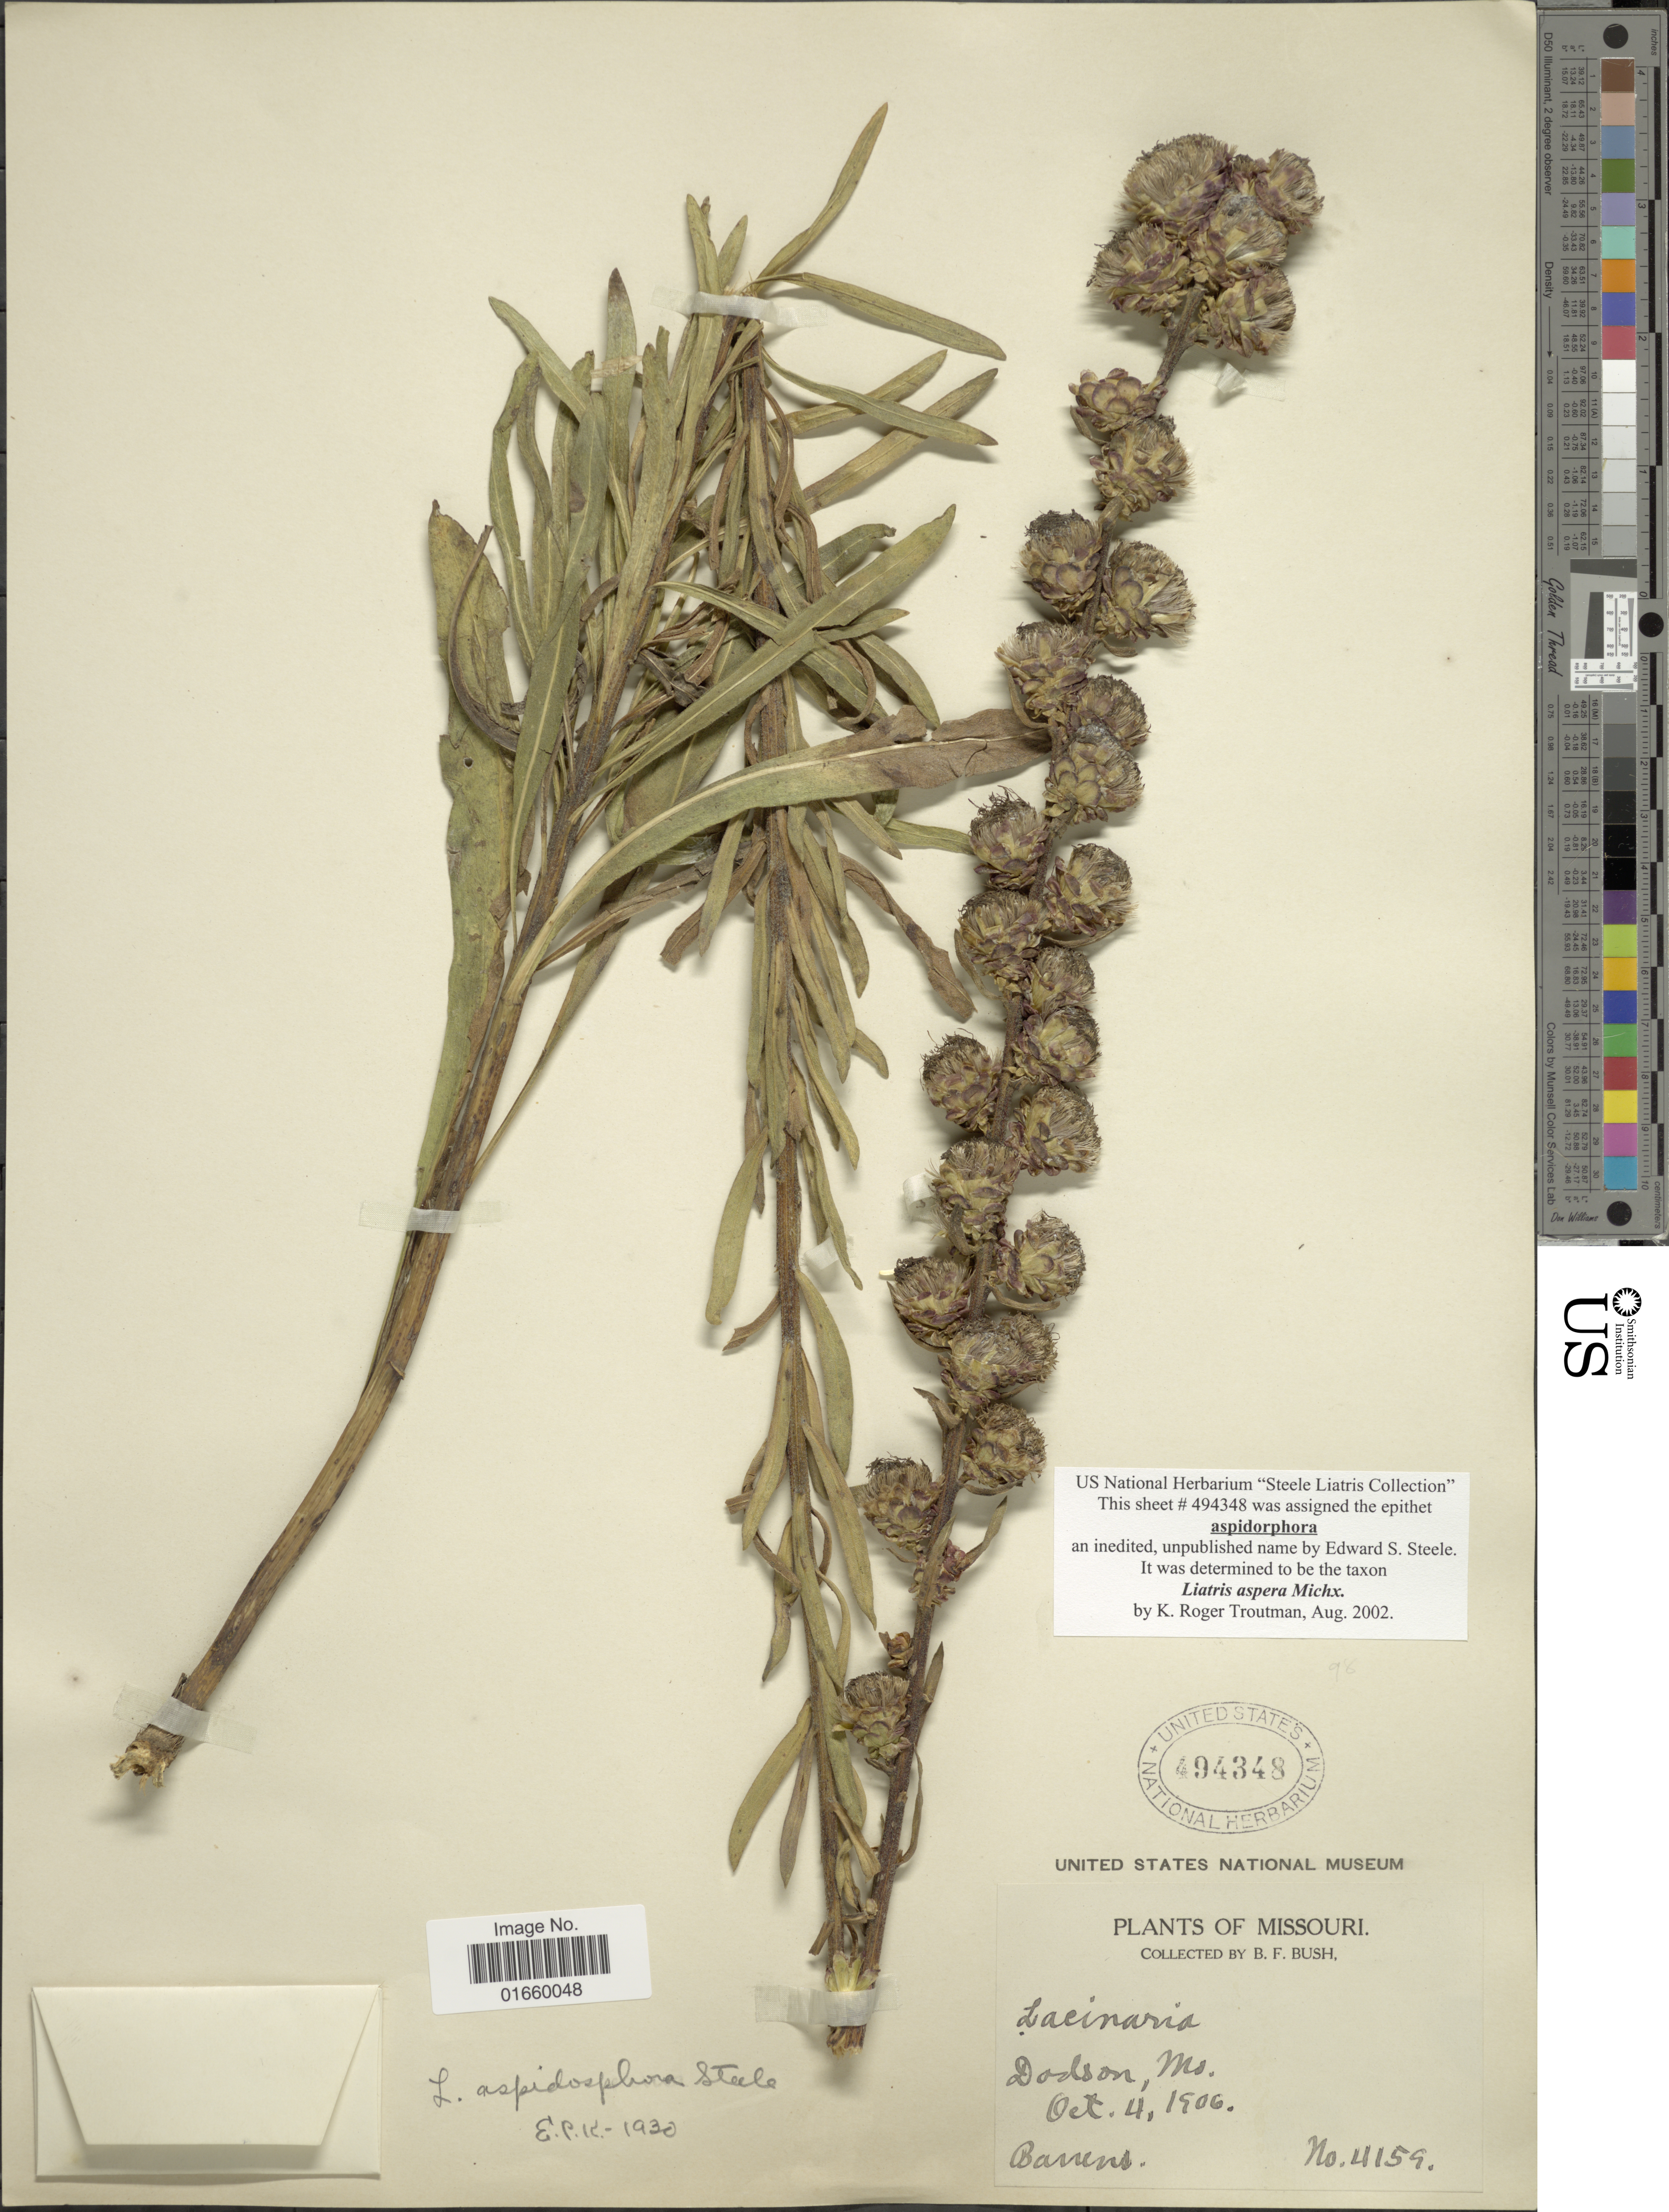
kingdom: Plantae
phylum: Tracheophyta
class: Magnoliopsida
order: Asterales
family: Asteraceae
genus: Liatris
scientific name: Liatris aspera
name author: Michx.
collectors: B. F. Bush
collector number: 4159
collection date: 1906-10-04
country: United States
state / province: Missouri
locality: Dodson, Mo.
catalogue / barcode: US 494348